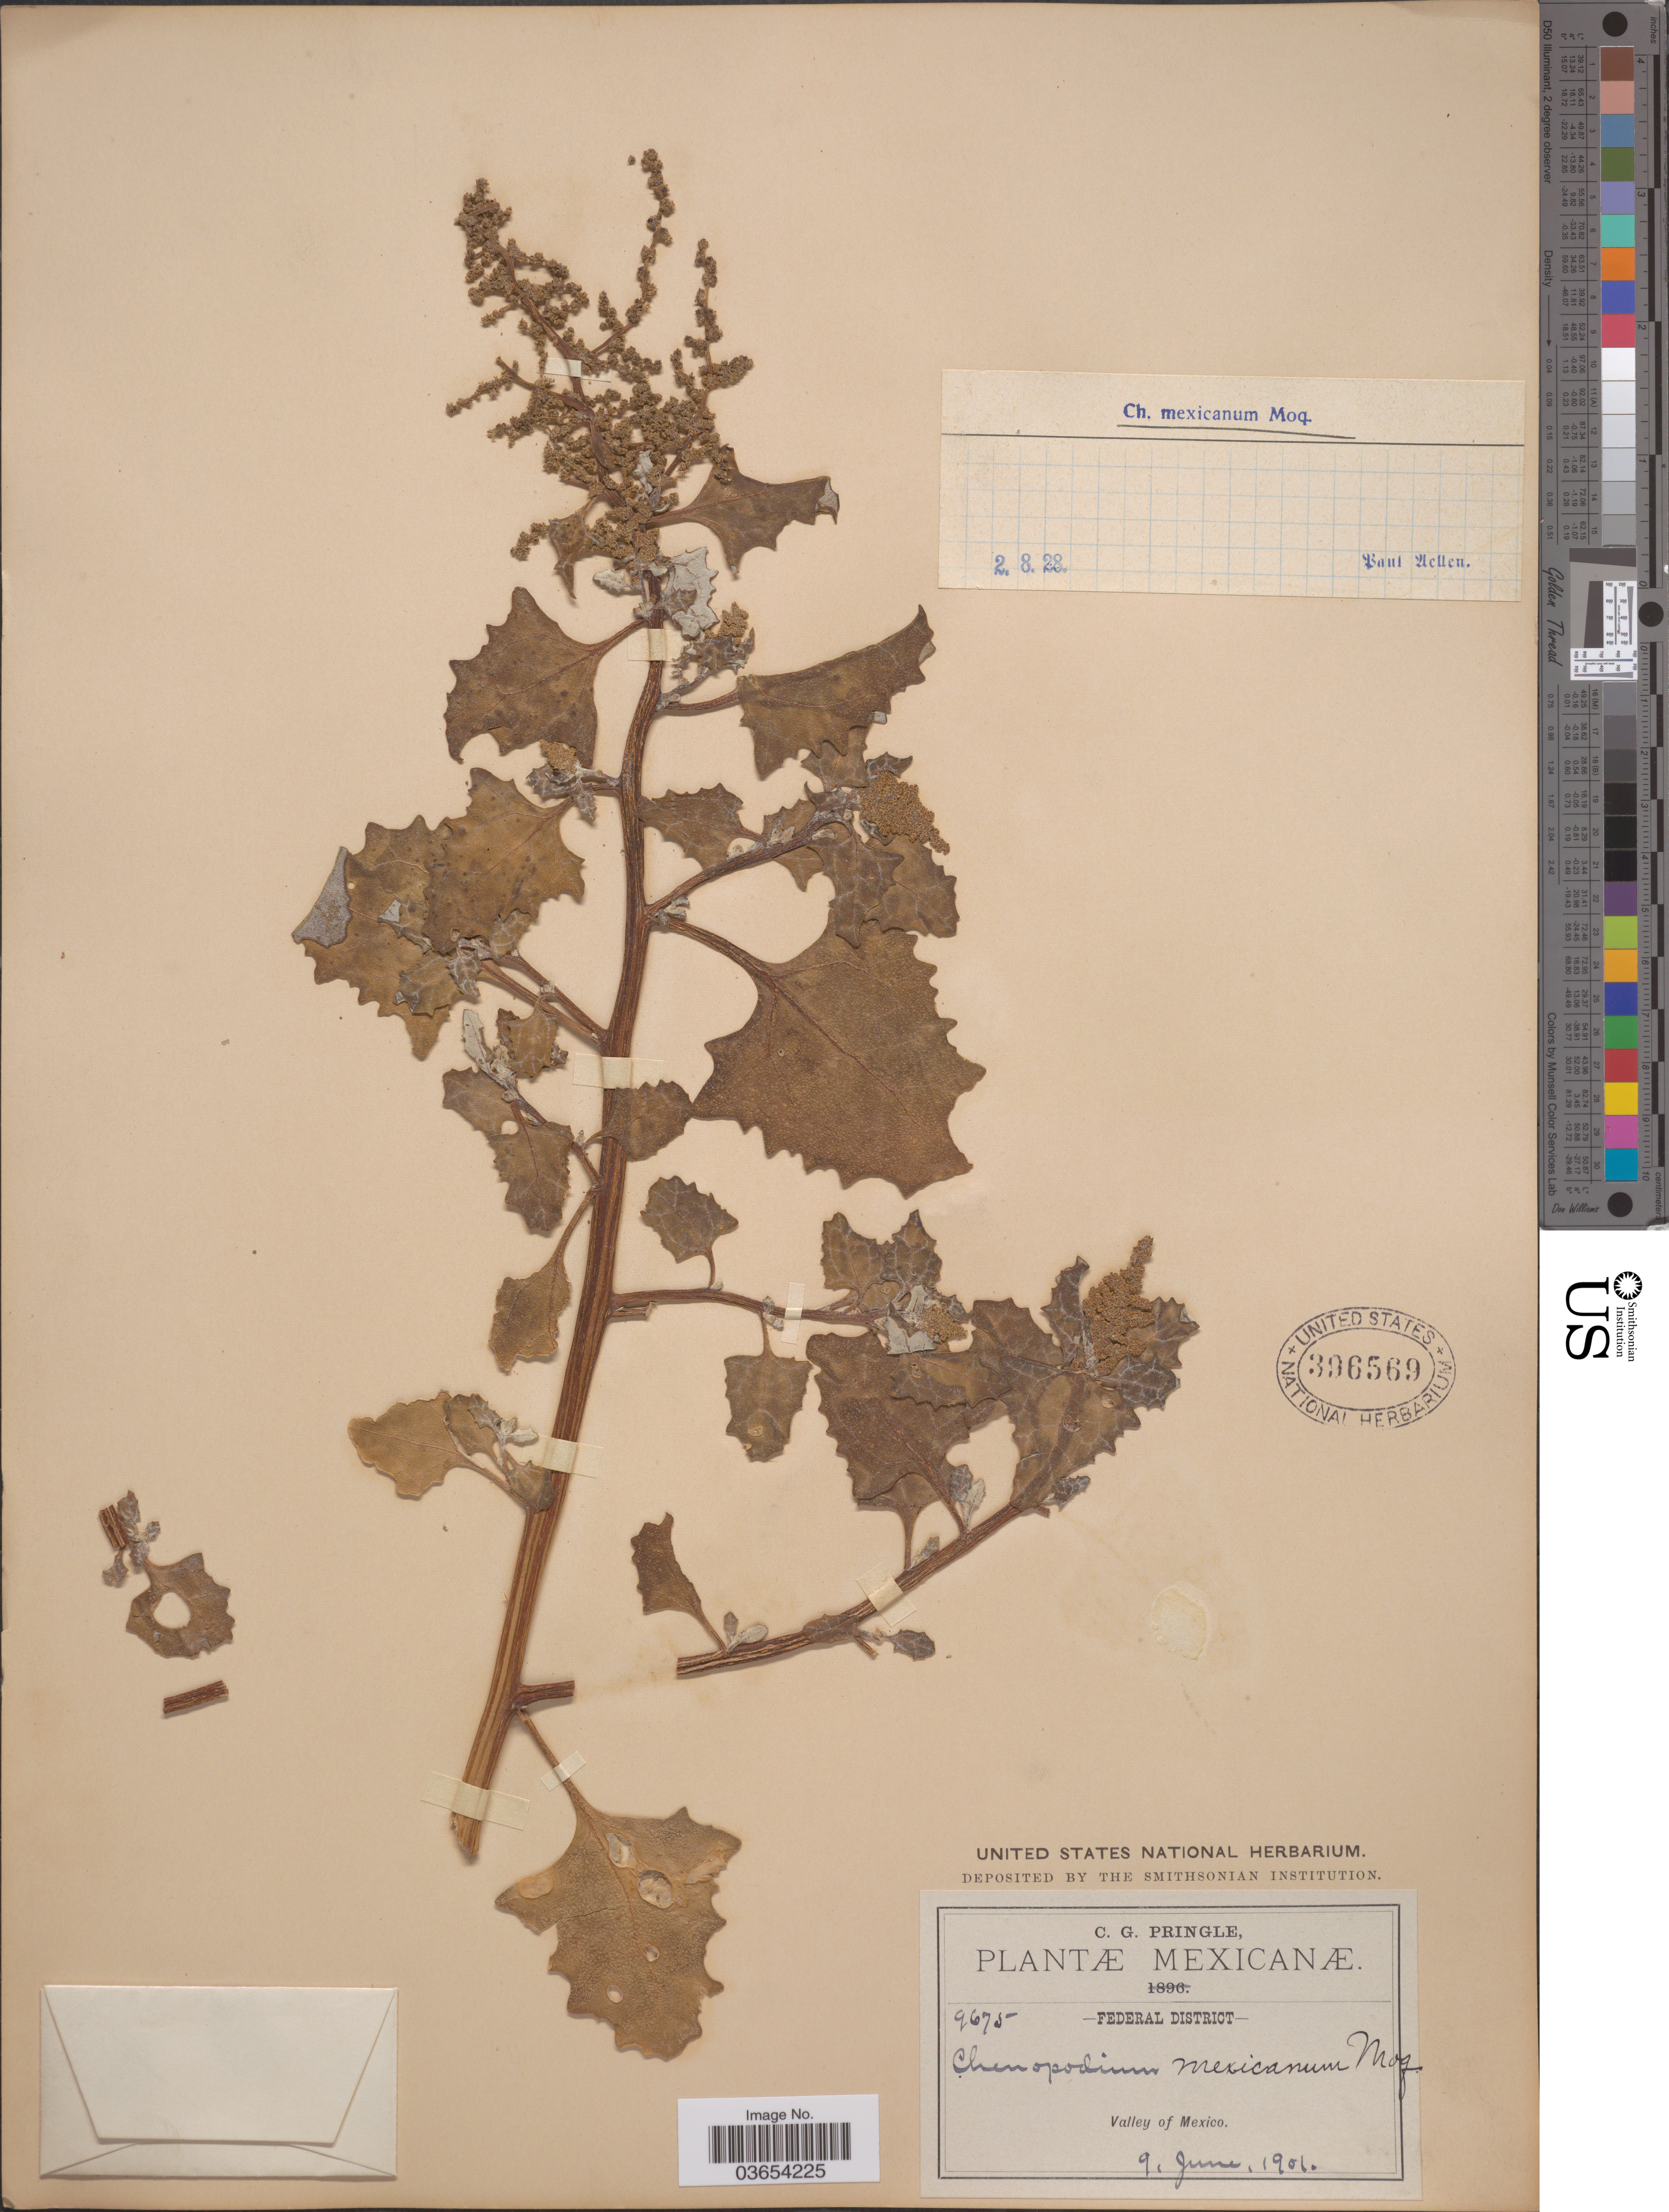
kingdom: Plantae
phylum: Tracheophyta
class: Magnoliopsida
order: Caryophyllales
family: Amaranthaceae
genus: Chenopodium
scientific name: Chenopodium mexicanum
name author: Moq.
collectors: C. G. Pringle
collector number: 9675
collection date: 1901-06-09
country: Mexico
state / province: Distrito Federal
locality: Federal District. Valley of Mexico.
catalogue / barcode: US 396569